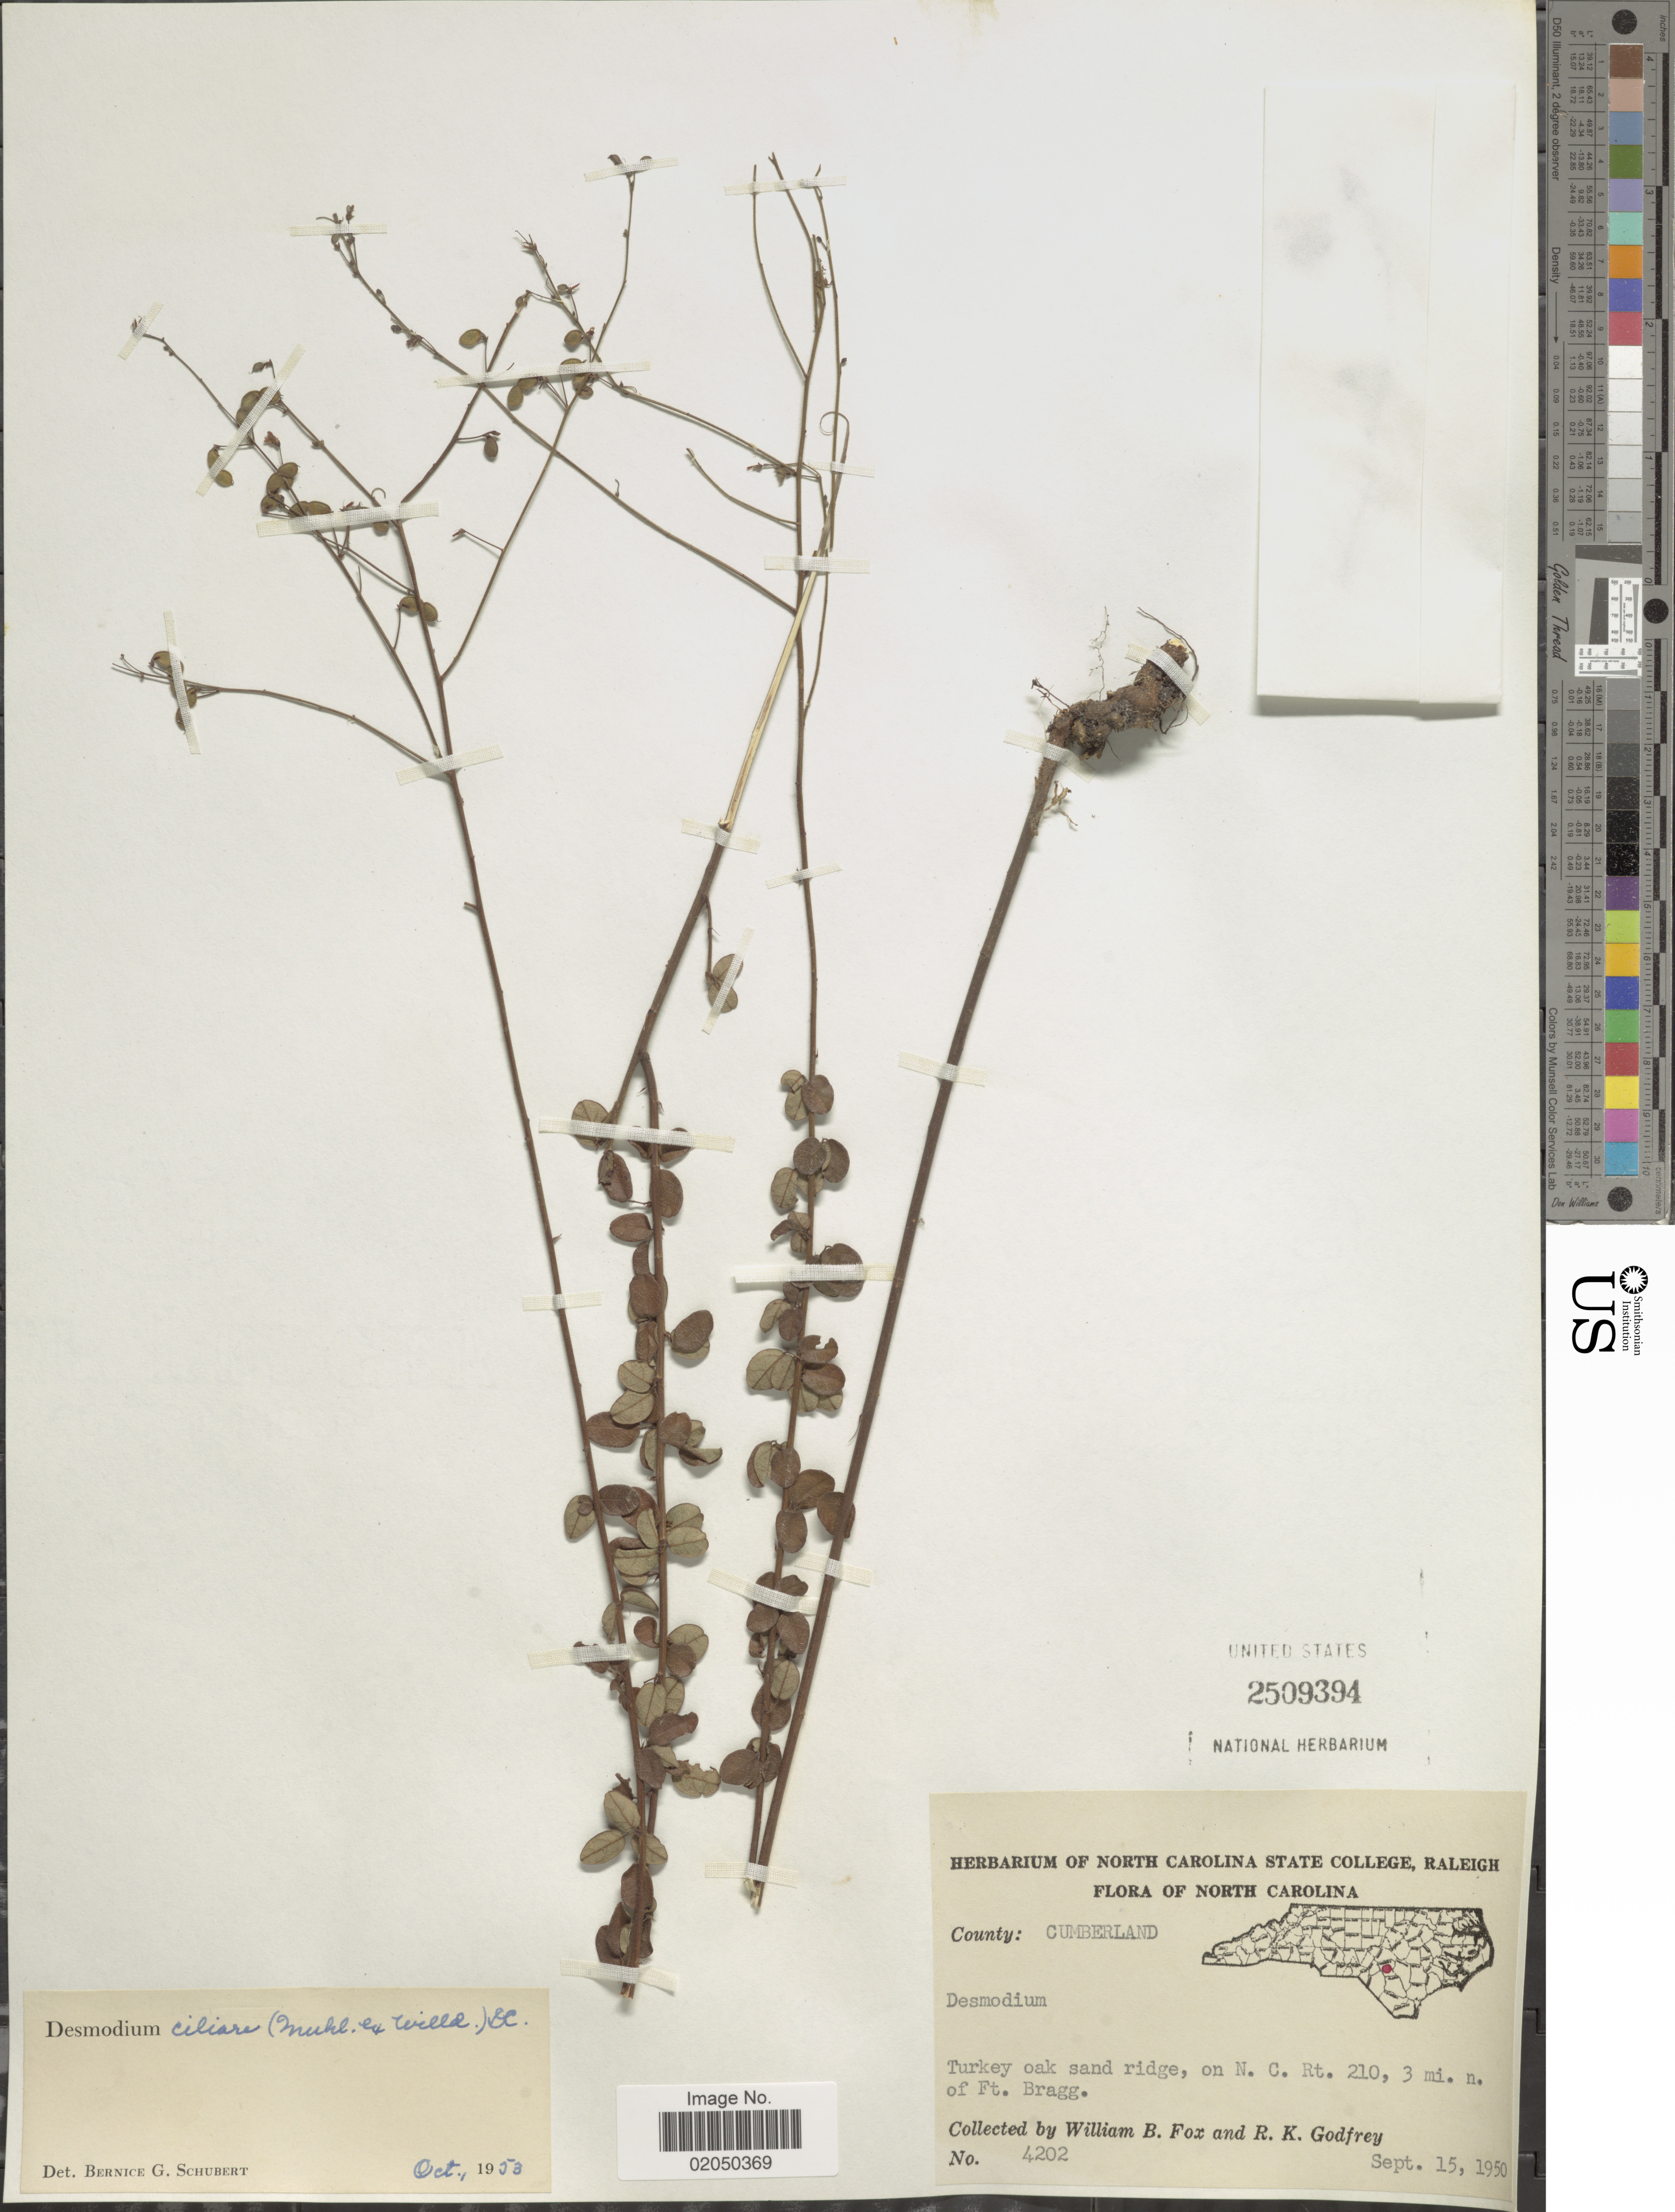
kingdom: Plantae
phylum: Tracheophyta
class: Magnoliopsida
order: Fabales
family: Fabaceae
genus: Desmodium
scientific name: Desmodium ciliare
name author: (Muhl. ex Willd.) DC.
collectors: W. B. Fox & R. K. Godfrey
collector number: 4202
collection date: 1950-09-15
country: United States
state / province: North Carolina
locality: County: Cumberland, Turkey oak sand ridge, on N.C. Rt. 210, 3 mi. n. of Ft. Bragg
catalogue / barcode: US 2509394